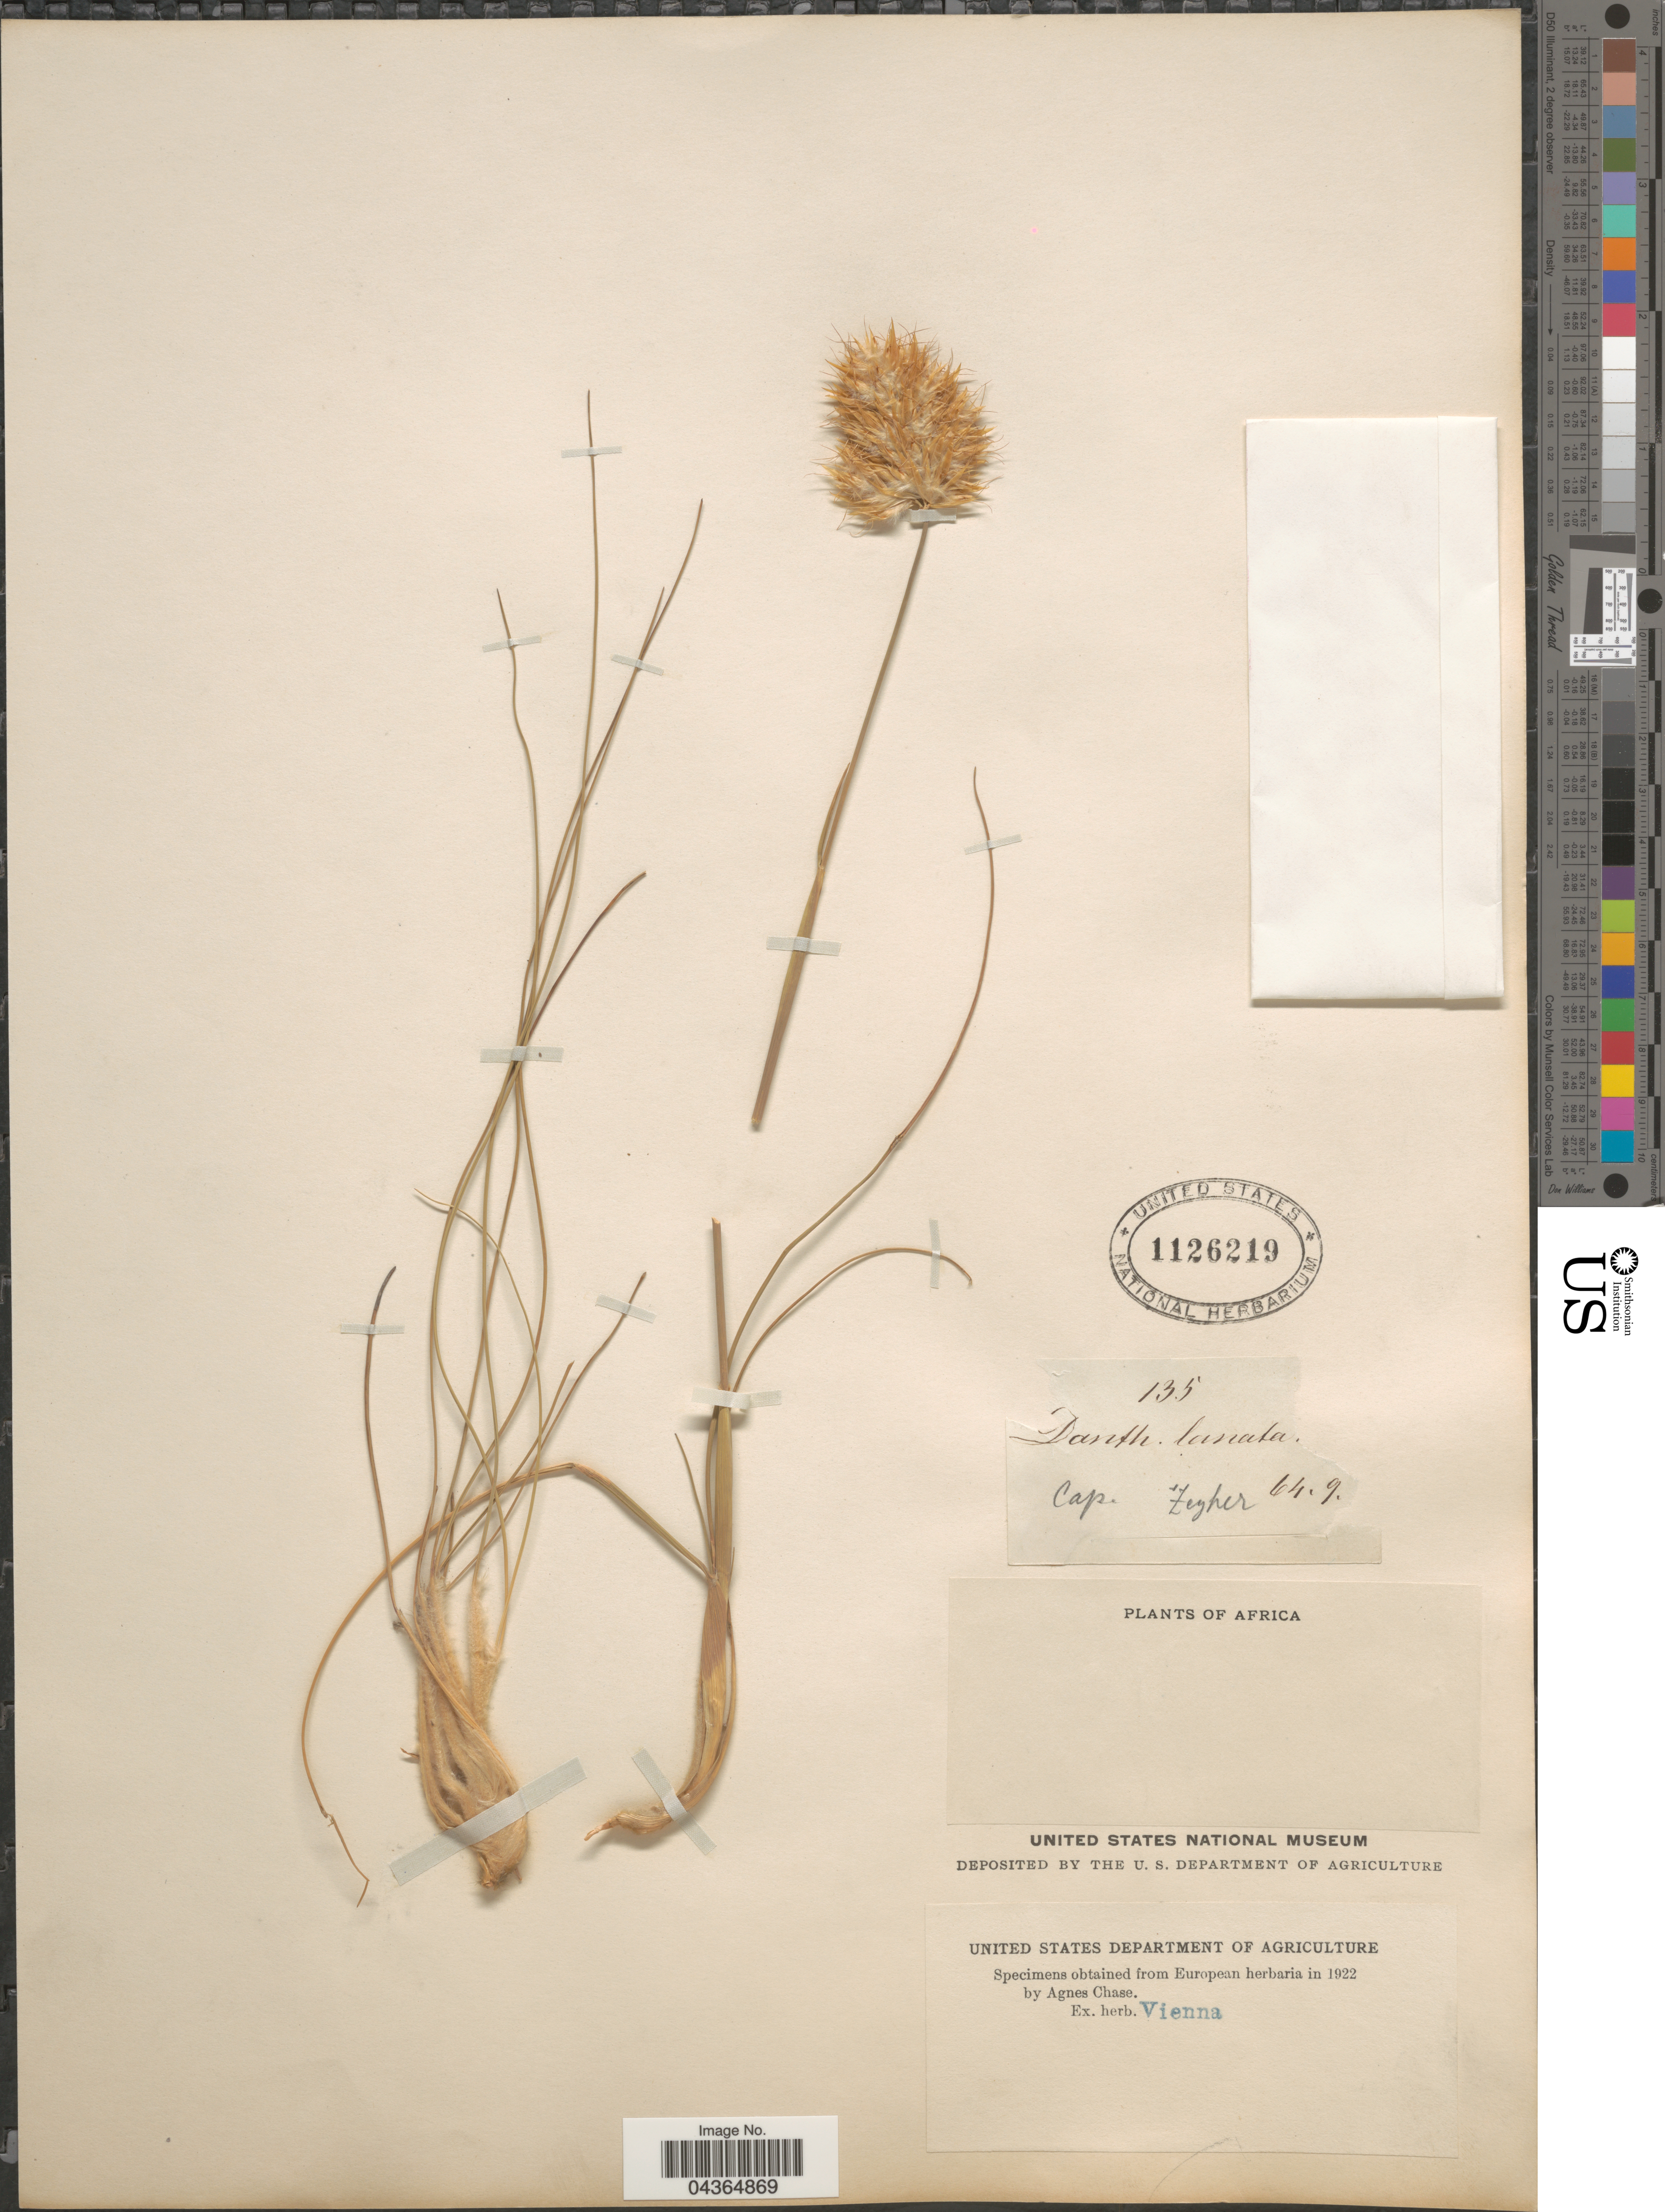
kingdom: Plantae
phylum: Tracheophyta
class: Liliopsida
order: Poales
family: Poaceae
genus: Geochloa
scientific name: Geochloa rufa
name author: (Nees) N.P. Barker & H.P. Linder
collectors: -. Zeyher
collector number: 135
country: South Africa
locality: Africa. Cap.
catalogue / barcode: US 1126219